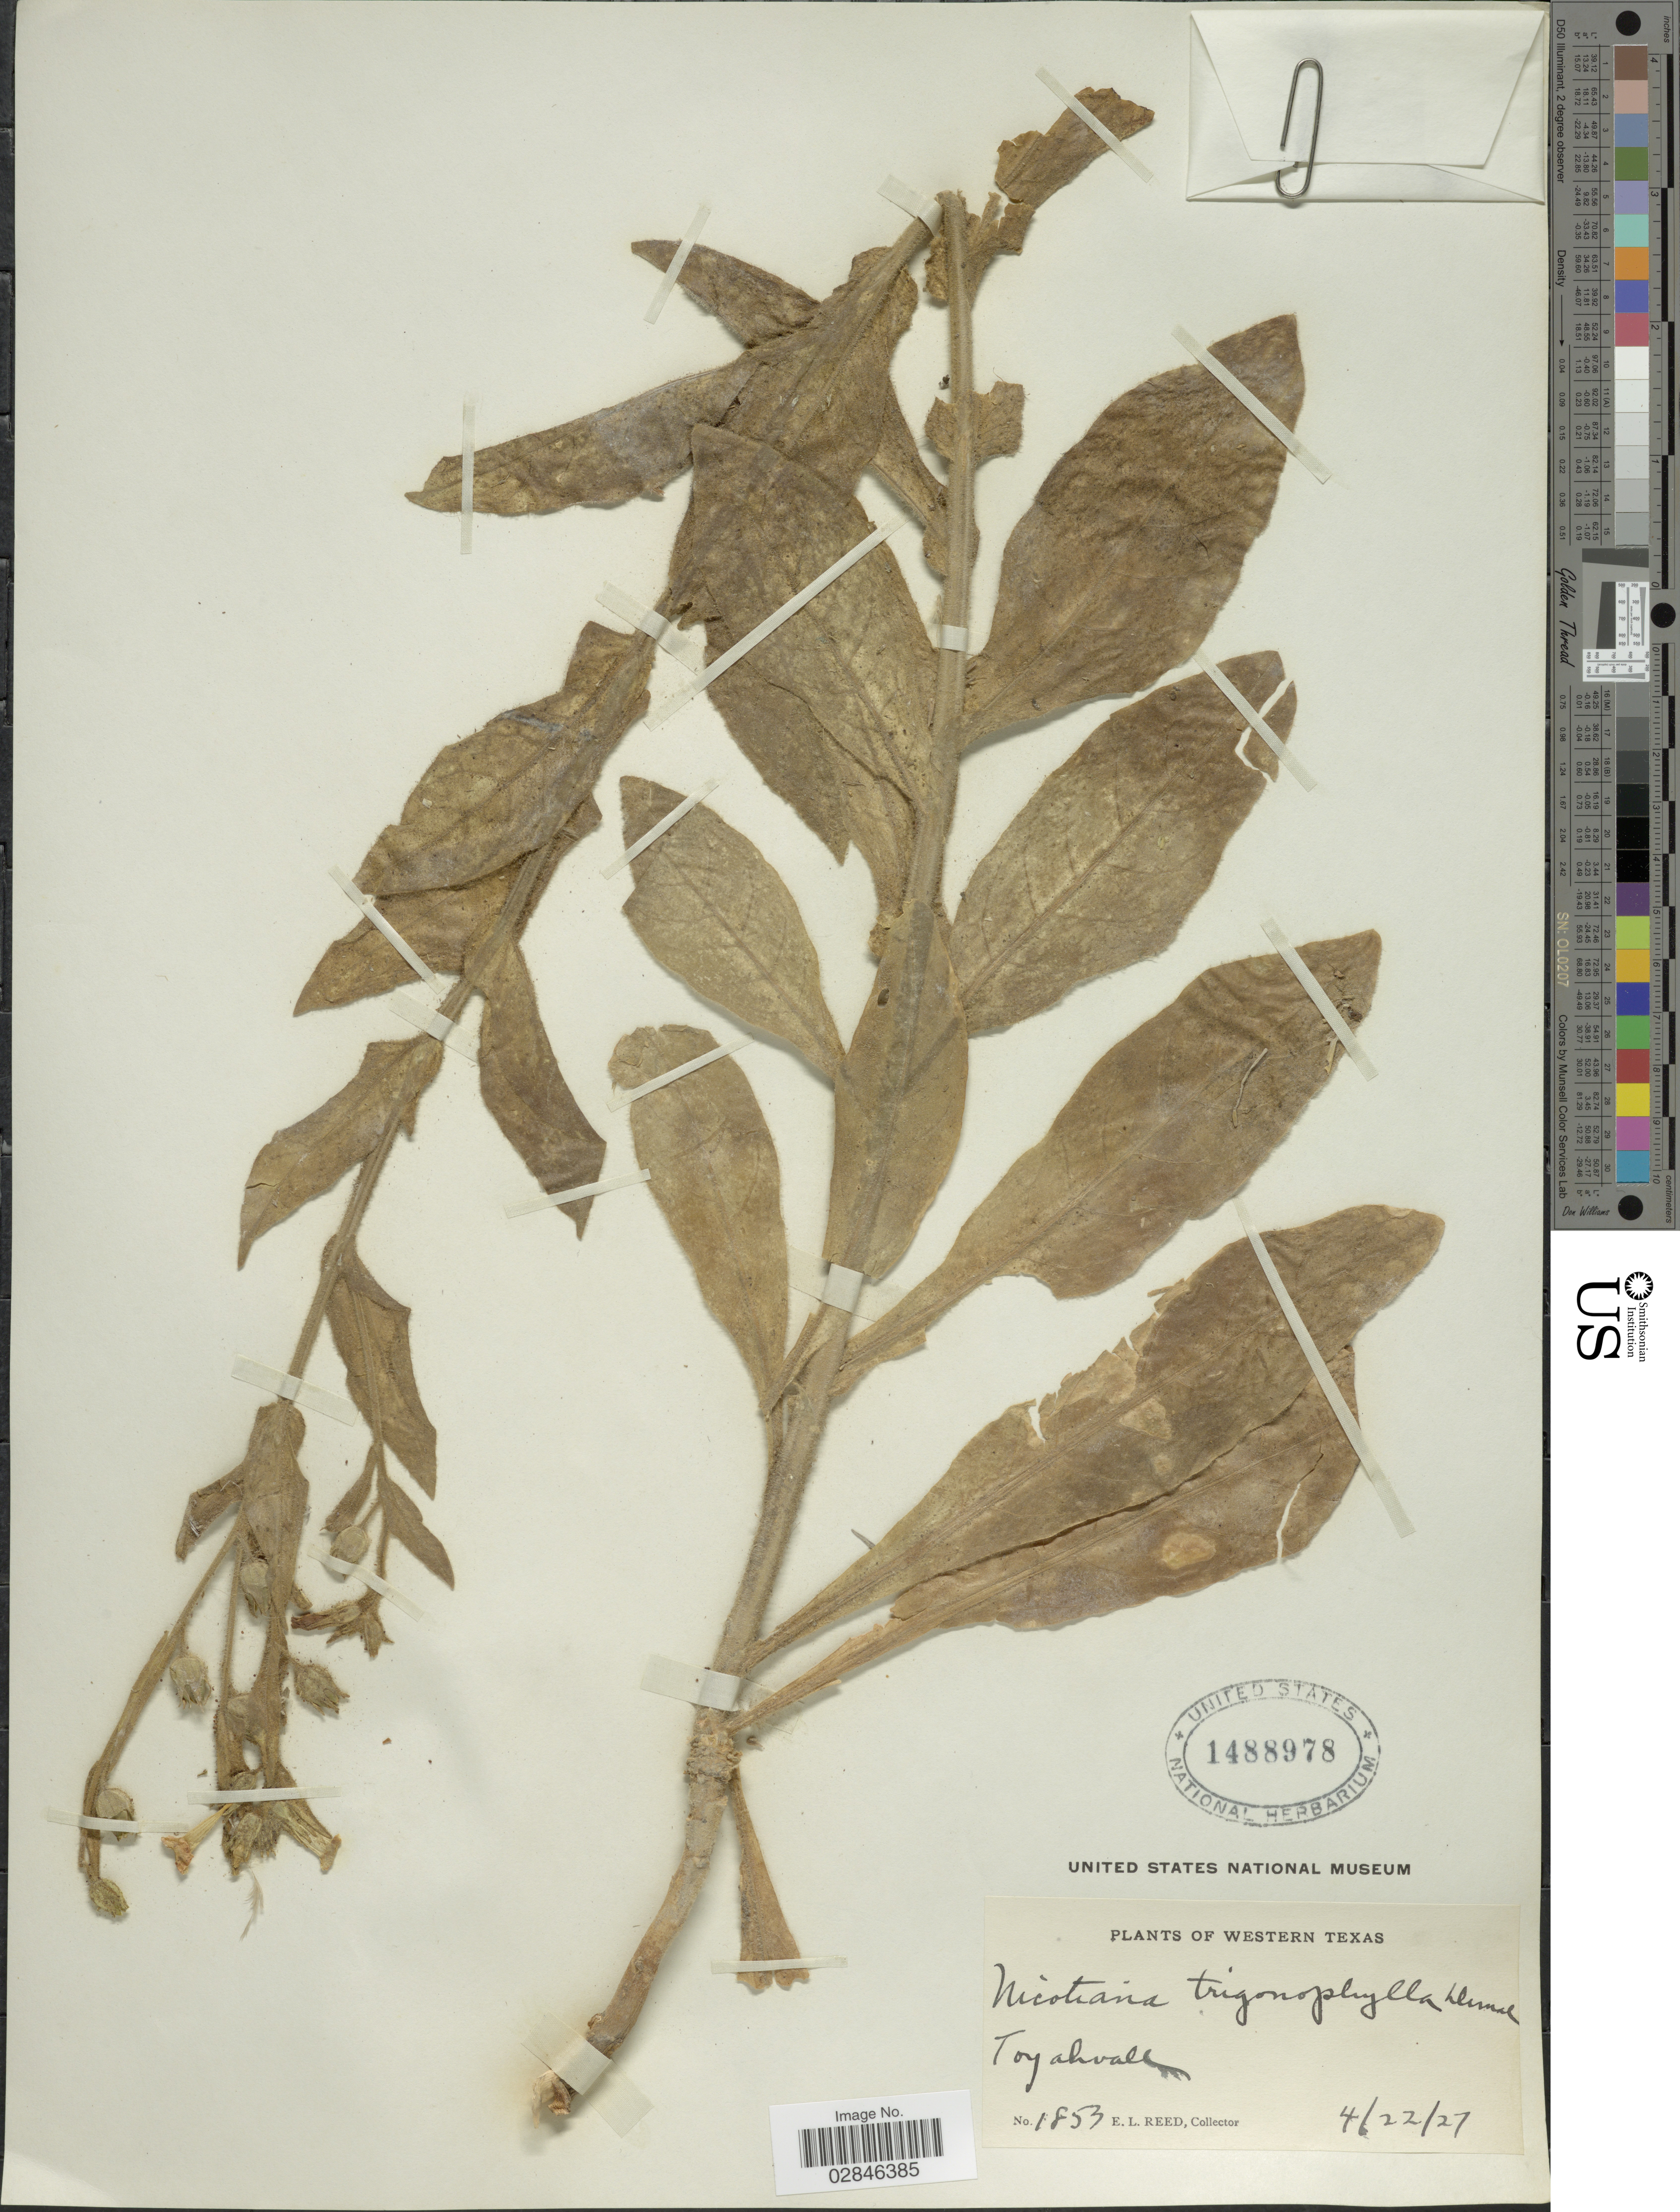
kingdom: Plantae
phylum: Tracheophyta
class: Magnoliopsida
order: Solanales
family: Solanaceae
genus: Nicotiana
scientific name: Nicotiana trigonophylla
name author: Dunal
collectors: E. Reed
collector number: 1853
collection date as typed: Transcribed d/m/y: 22/4/27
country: United States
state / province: Texas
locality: Western Texas, Toyahvale.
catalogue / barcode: US 1488978